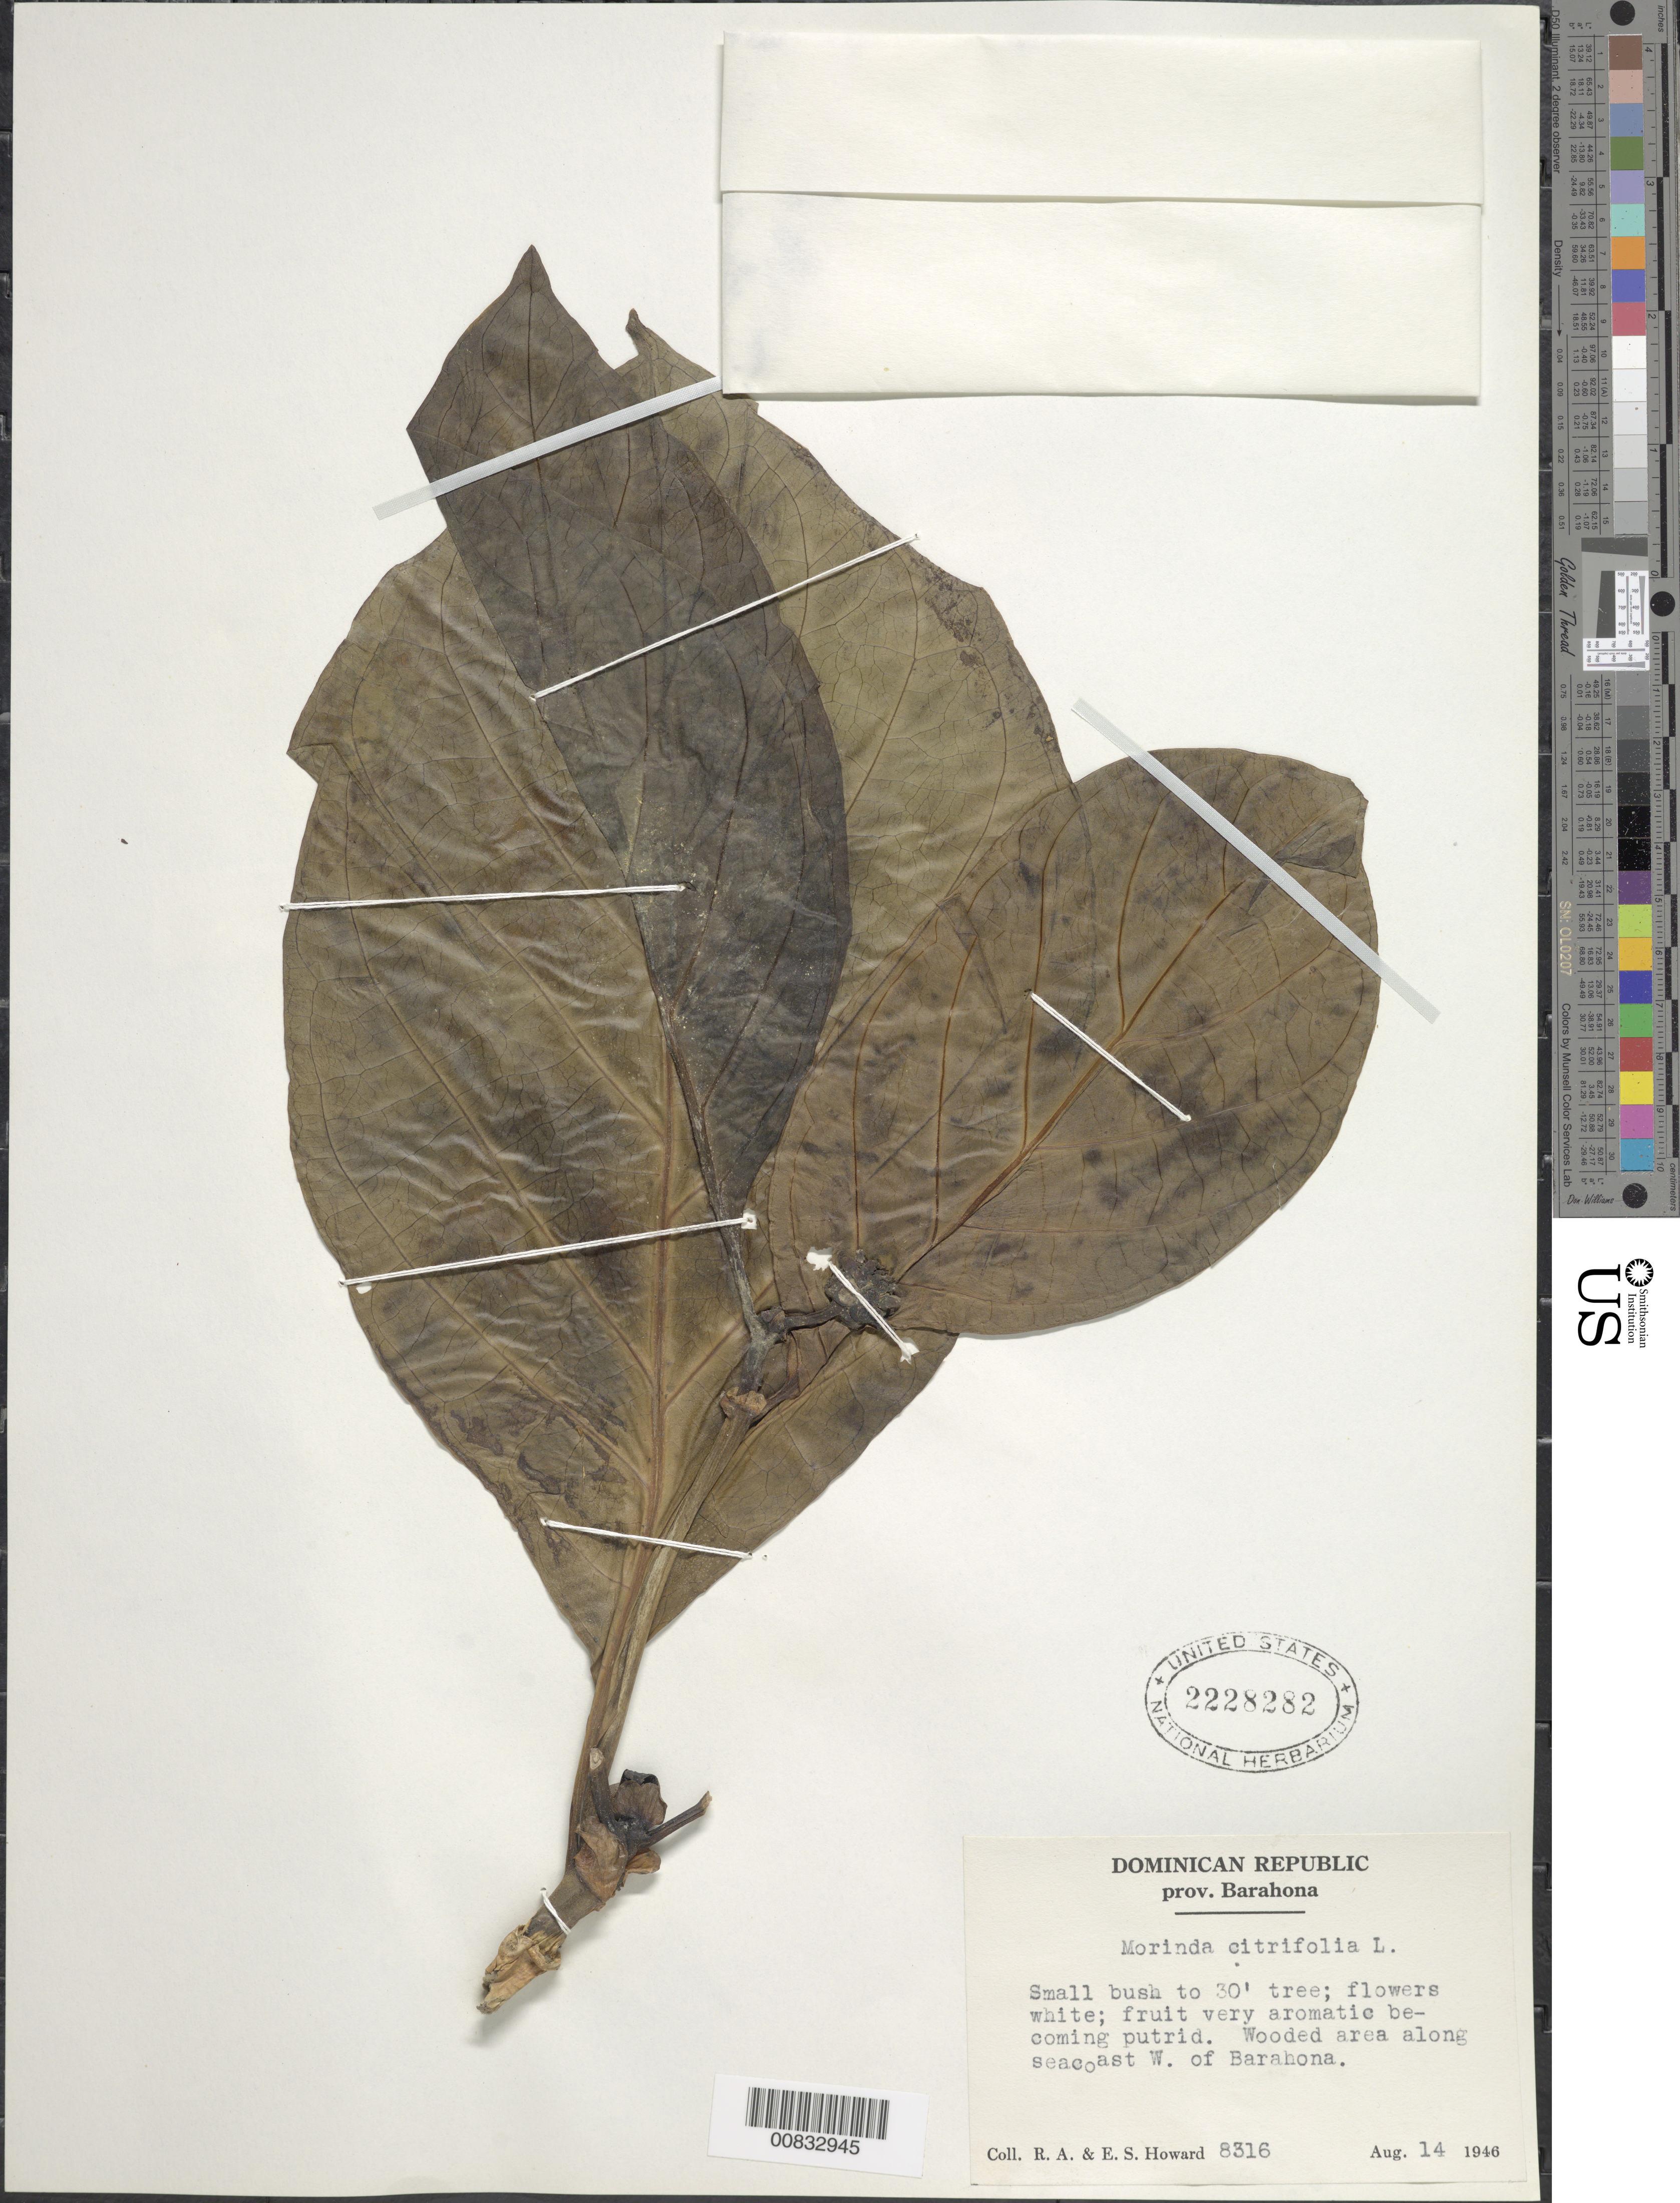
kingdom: Plantae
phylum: Tracheophyta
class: Magnoliopsida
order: Gentianales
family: Rubiaceae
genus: Morinda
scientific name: Morinda citrifolia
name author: L.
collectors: R. A. Howard & E. S. Howard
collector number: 8316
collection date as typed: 14 Aug 1946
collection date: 1946-08-14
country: Dominican Republic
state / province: Barahona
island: Hispaniola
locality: W of Barahona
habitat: Wooded area along seacoast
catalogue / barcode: US 2228282